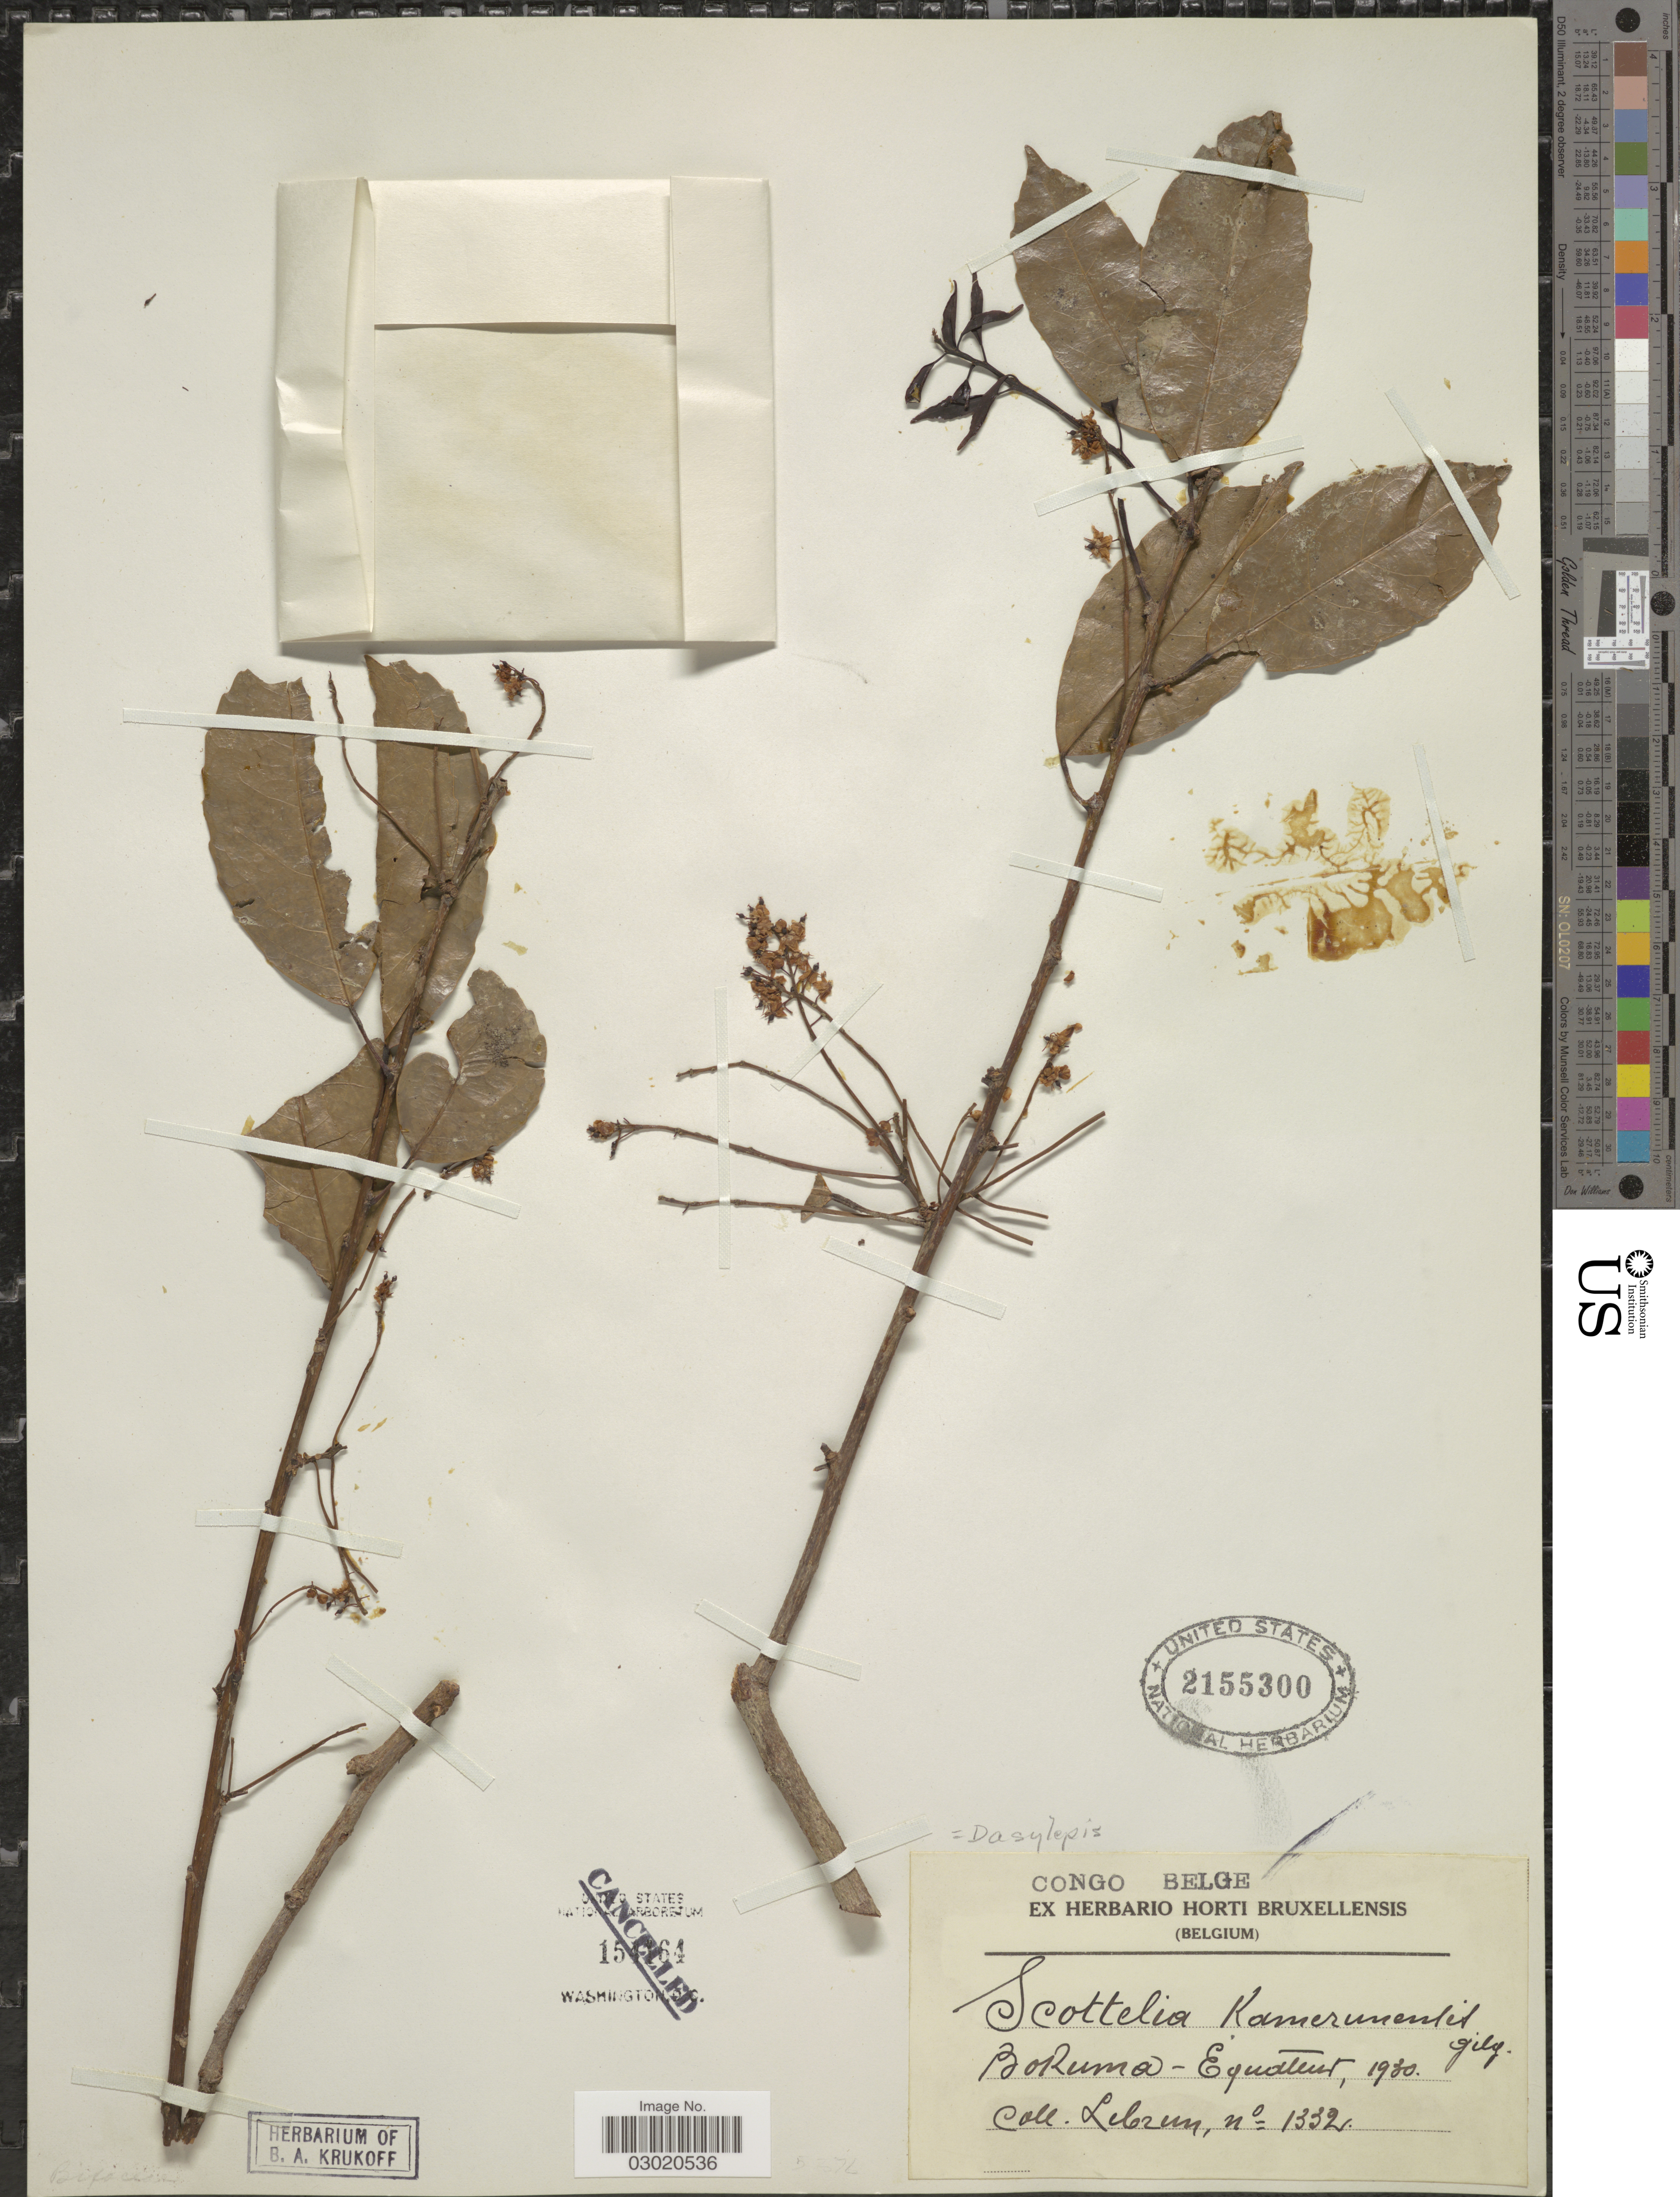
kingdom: Plantae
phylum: Tracheophyta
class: Magnoliopsida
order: Malpighiales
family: Achariaceae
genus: Scottellia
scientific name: Scottellia kamerunensis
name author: Gilg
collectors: J.A. Lebrun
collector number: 1332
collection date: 1930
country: Congo, Democratic Republic of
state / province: Equateur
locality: Congo Belge, Boruma - Equateur.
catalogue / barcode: US 2155300